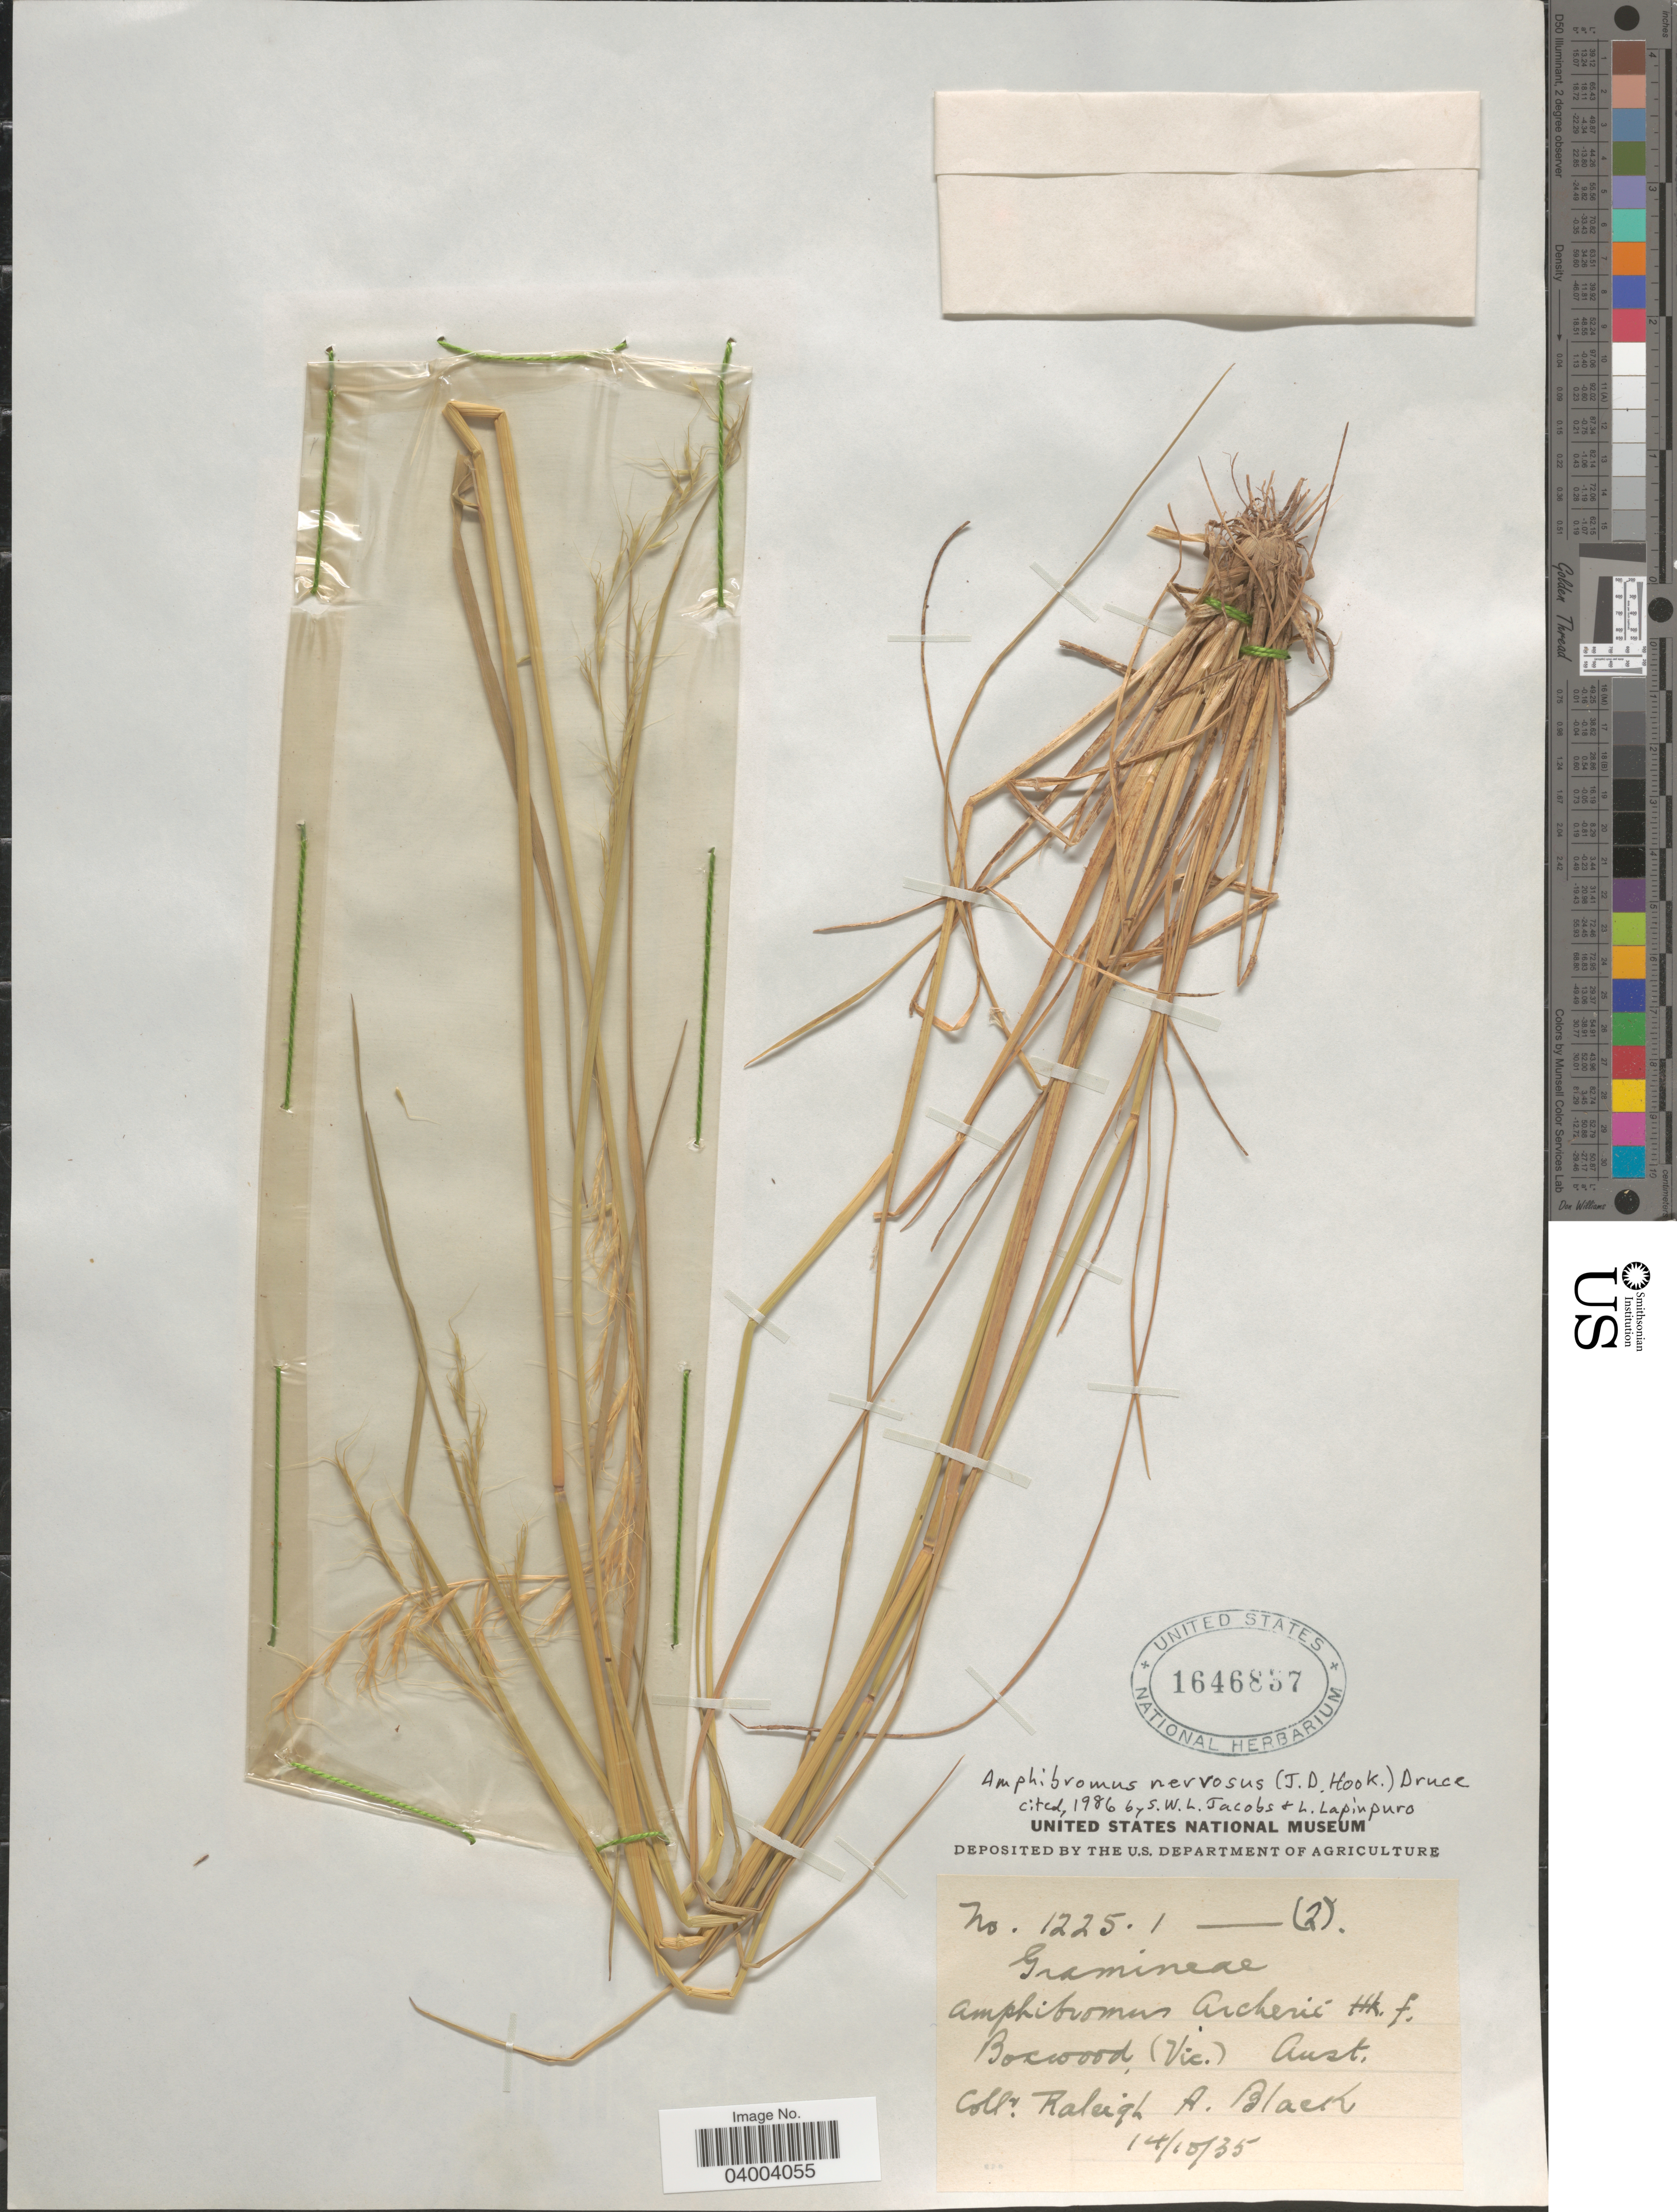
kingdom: Plantae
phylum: Tracheophyta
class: Liliopsida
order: Poales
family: Poaceae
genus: Amphibromus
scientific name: Amphibromus nervosus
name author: (Hook. f.) Baill.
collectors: R. A. Black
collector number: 1225.1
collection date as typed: Transcribed d/m/y: 14/10/35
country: Australia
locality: Boxwood, (Vic.) Aust.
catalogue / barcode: US 1646837